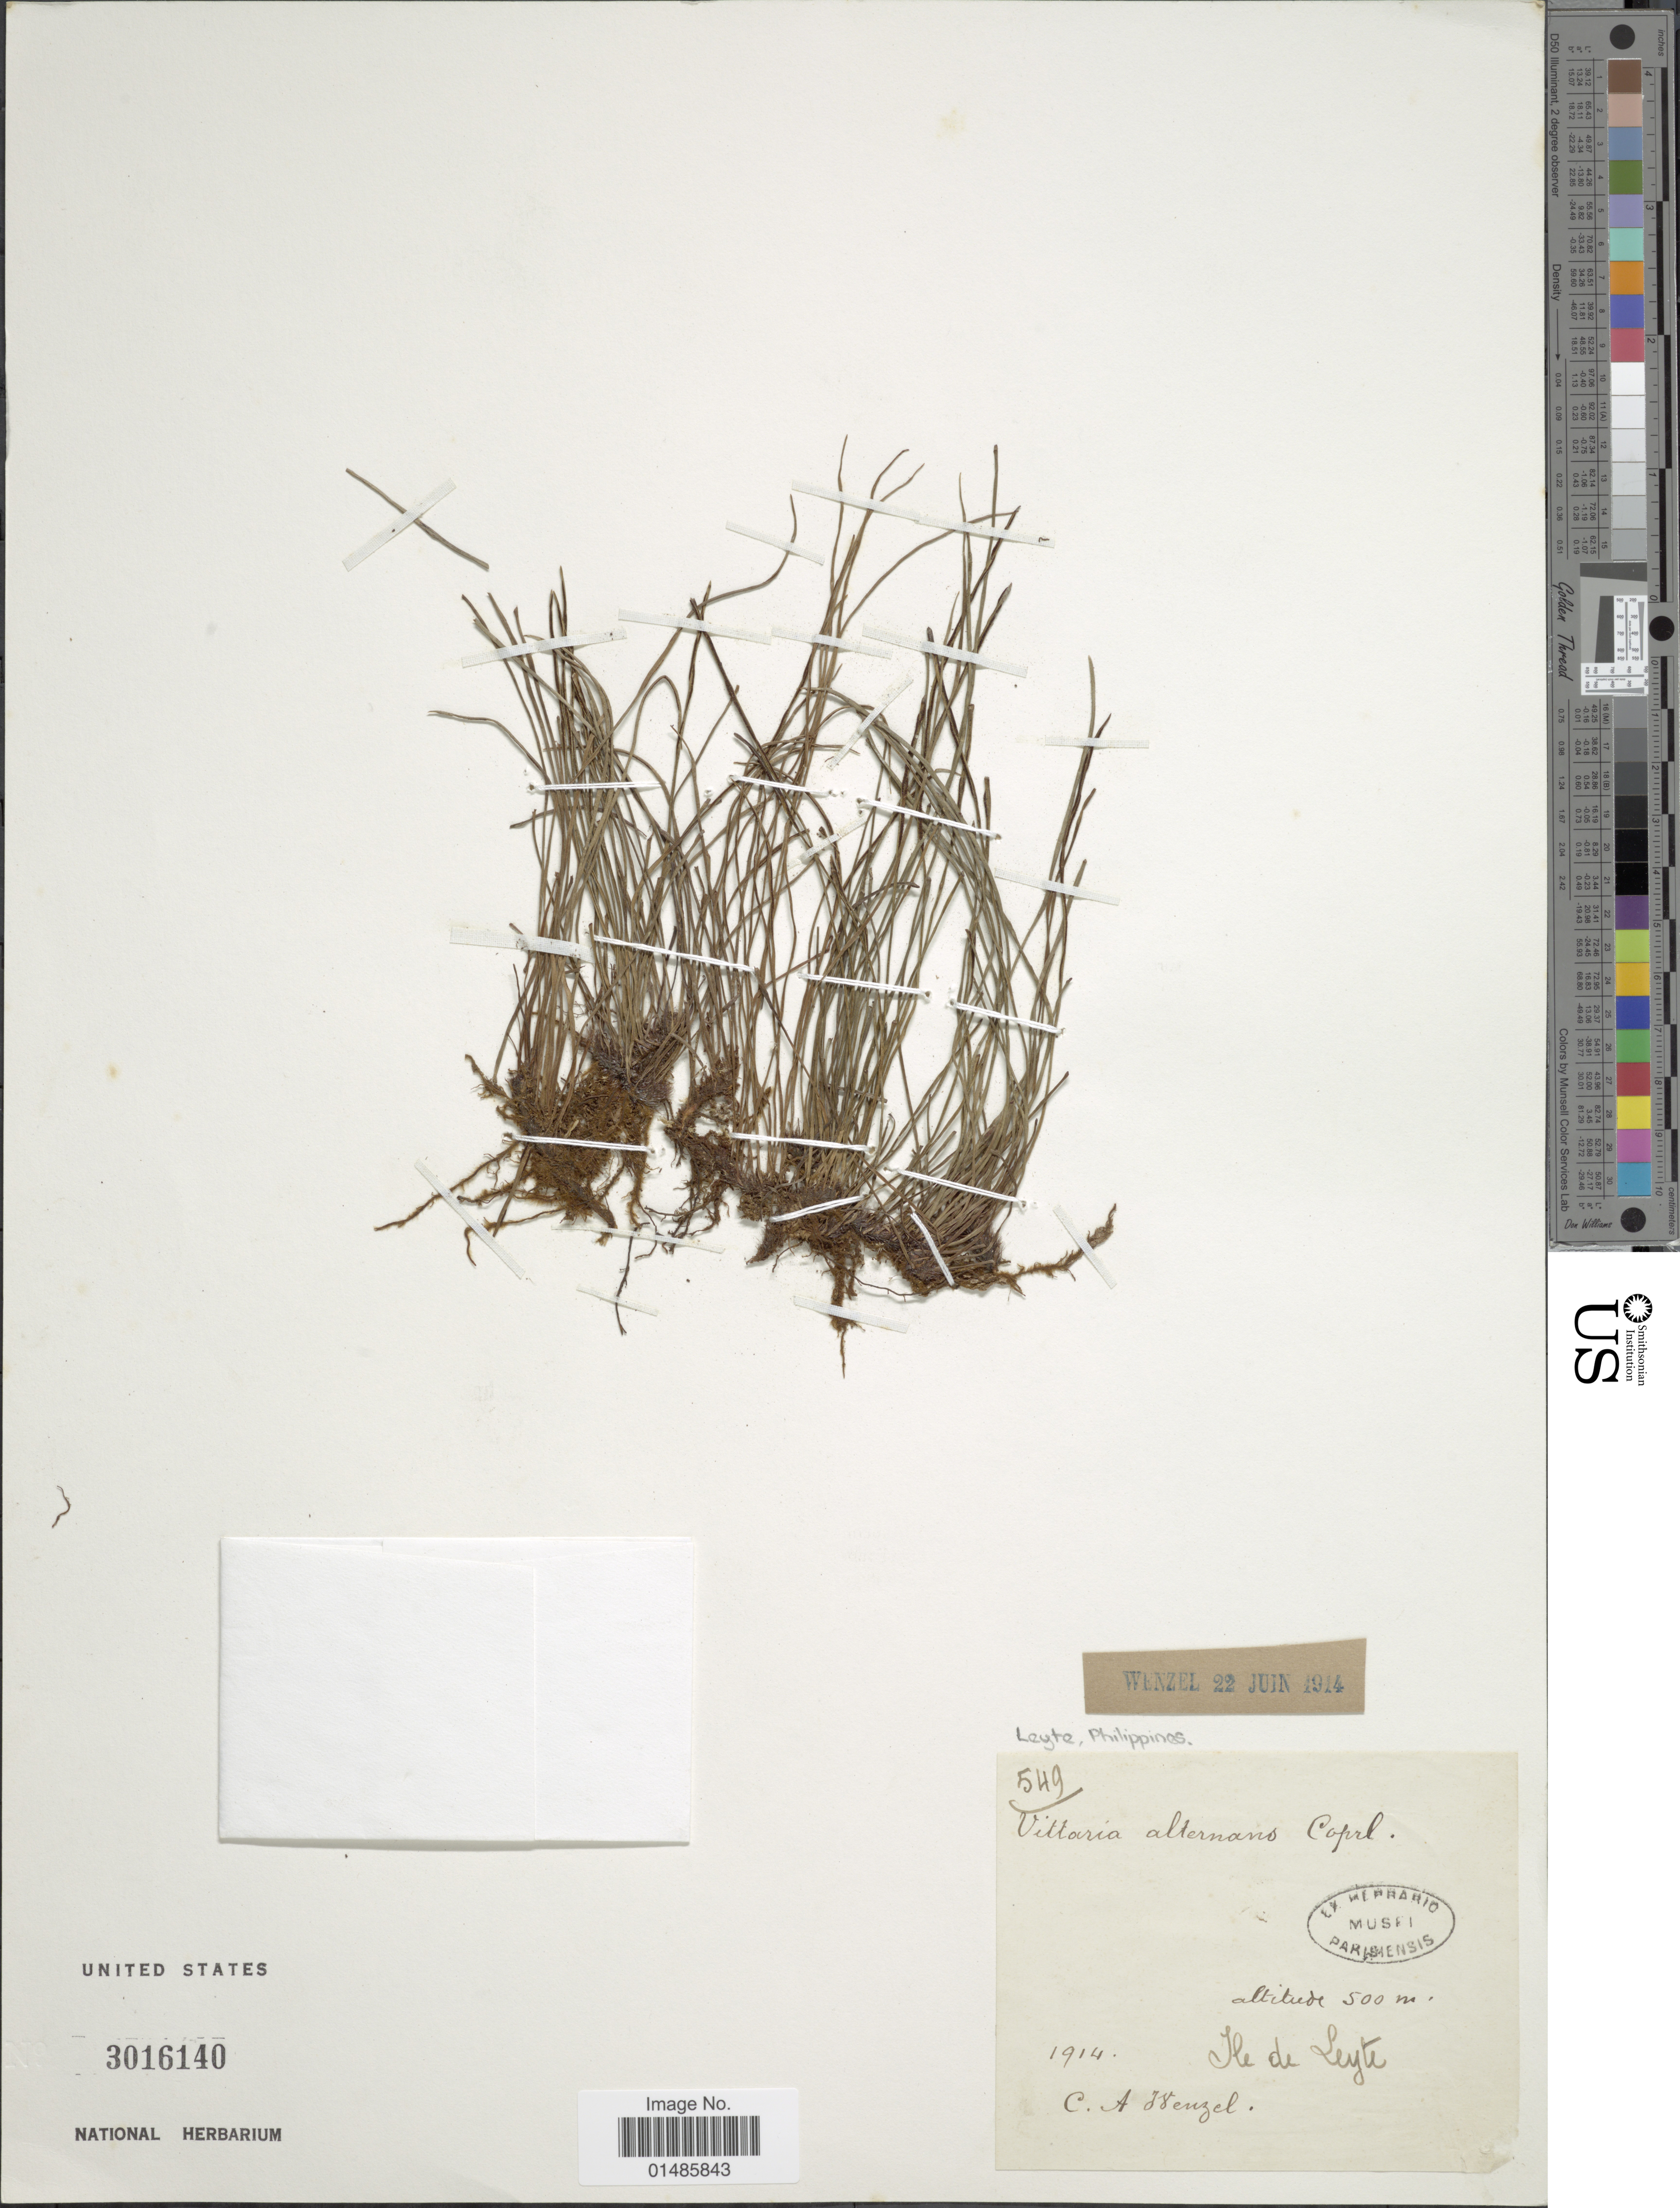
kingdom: Plantae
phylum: Tracheophyta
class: Polypodiopsida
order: Polypodiales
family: Pteridaceae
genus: Haplopteris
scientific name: Haplopteris alternans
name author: (Copel.) S. Linds. & W.C. Chen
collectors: C. Wenzel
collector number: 549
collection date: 1914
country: Philippines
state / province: Eastern Visayas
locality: Leyte.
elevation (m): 500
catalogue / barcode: US 3016140